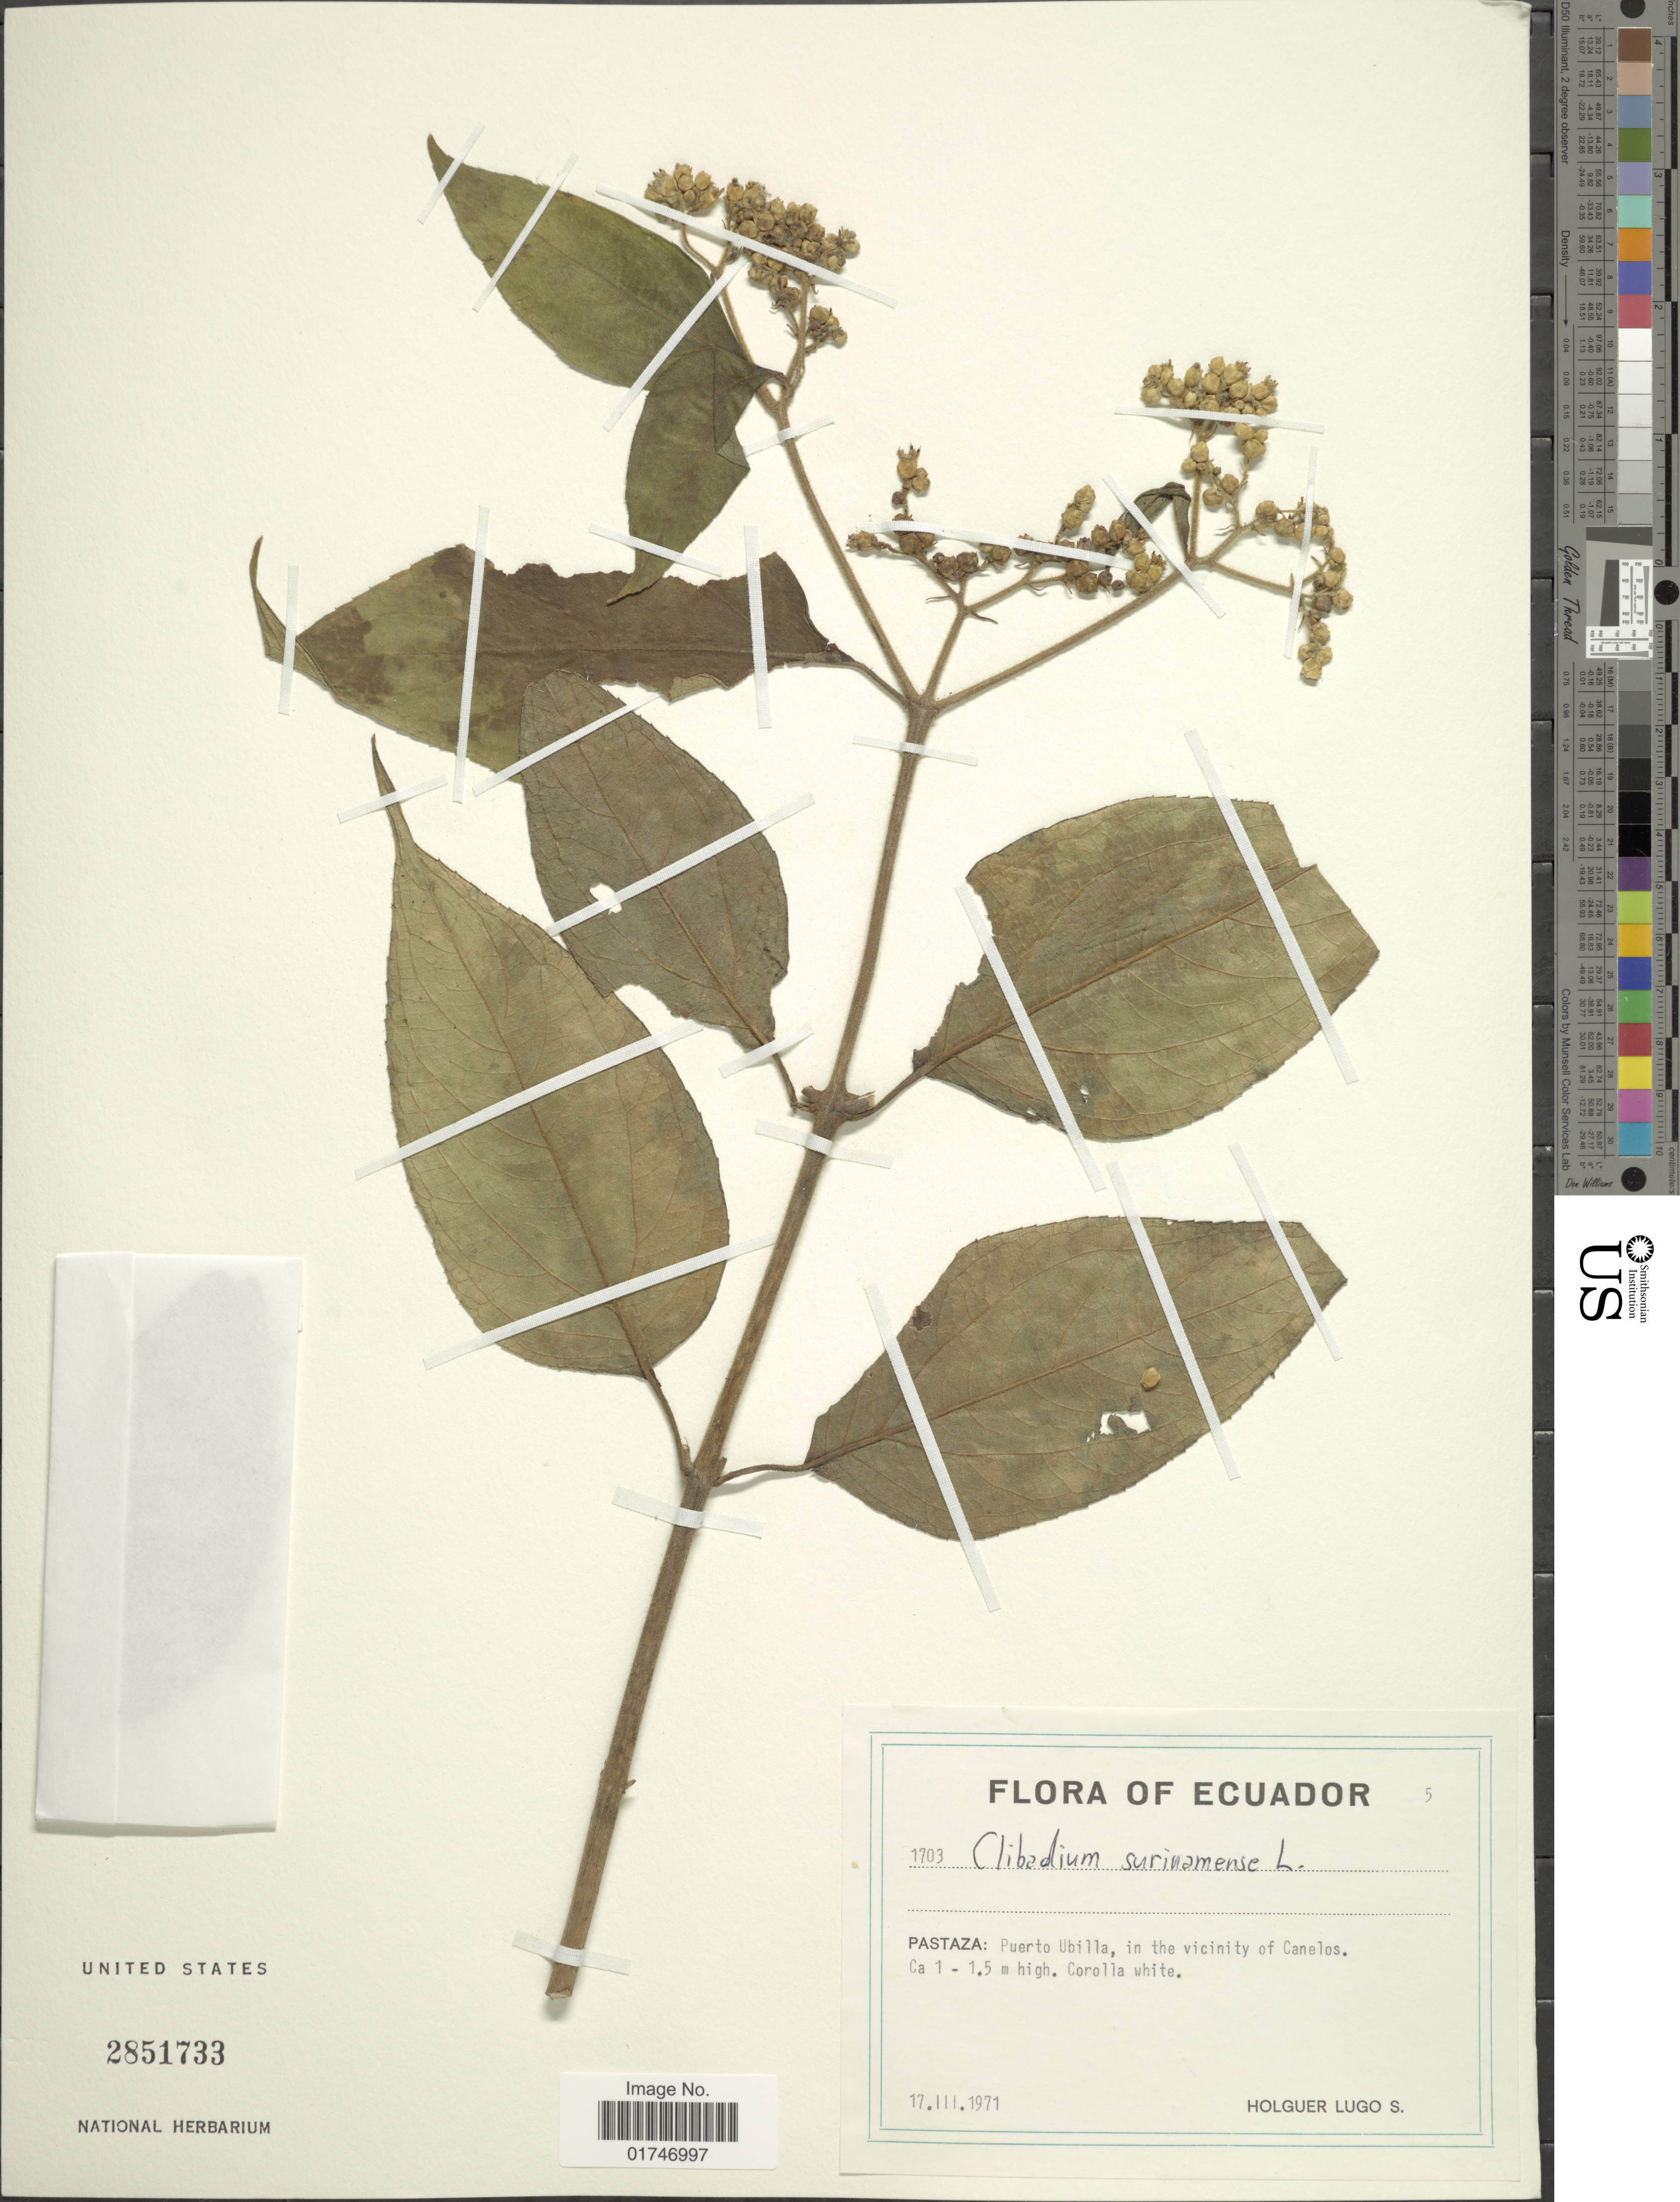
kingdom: Plantae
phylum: Tracheophyta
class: Magnoliopsida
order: Asterales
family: Asteraceae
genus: Clibadium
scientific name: Clibadium surinamense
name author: L.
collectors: H. Lugo S.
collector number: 1703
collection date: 1971-03-17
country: Ecuador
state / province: Pastaza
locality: Pastaza: Puerto Ubilla, in the vicinity of Canelos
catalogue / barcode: US 2851733